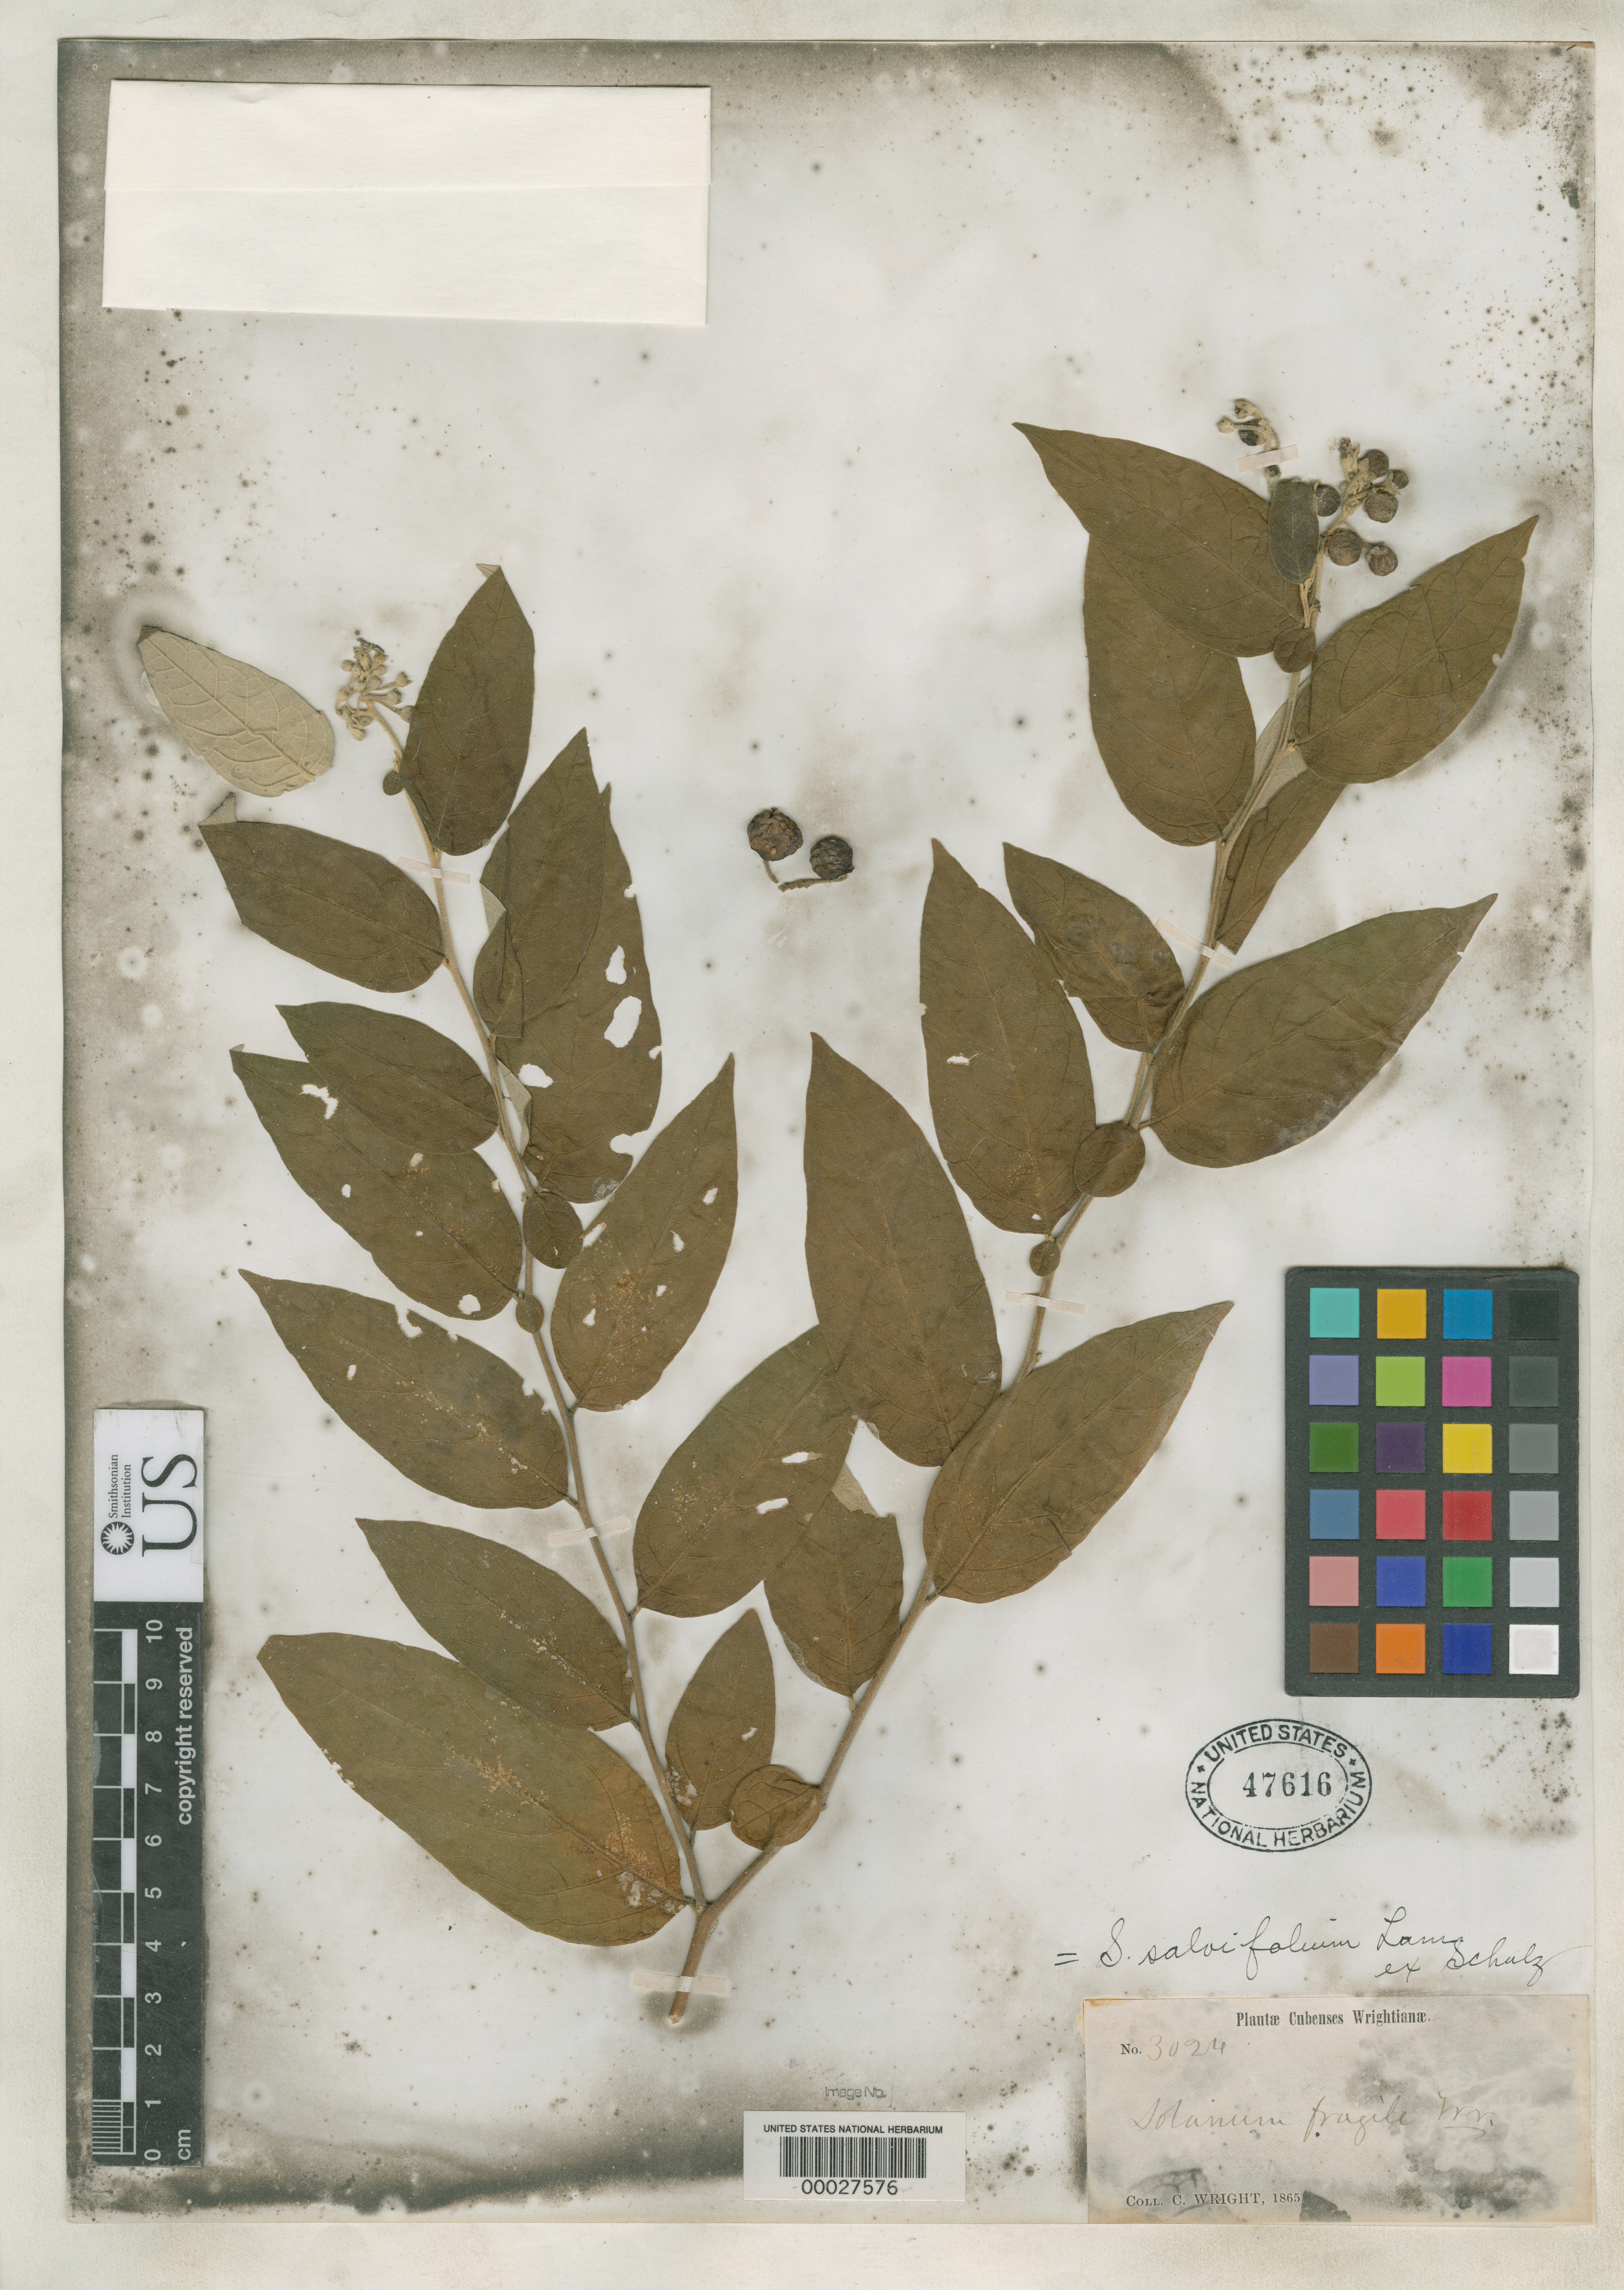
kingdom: Plantae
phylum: Tracheophyta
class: Magnoliopsida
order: Solanales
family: Solanaceae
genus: Solanum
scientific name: Solanum fragile C. Wright ex Griseb., nom. illeg.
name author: C. Wright ex Griseb.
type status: Isotype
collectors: C. Wright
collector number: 3024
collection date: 1865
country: Cuba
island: Greater Antilles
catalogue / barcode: US 47616